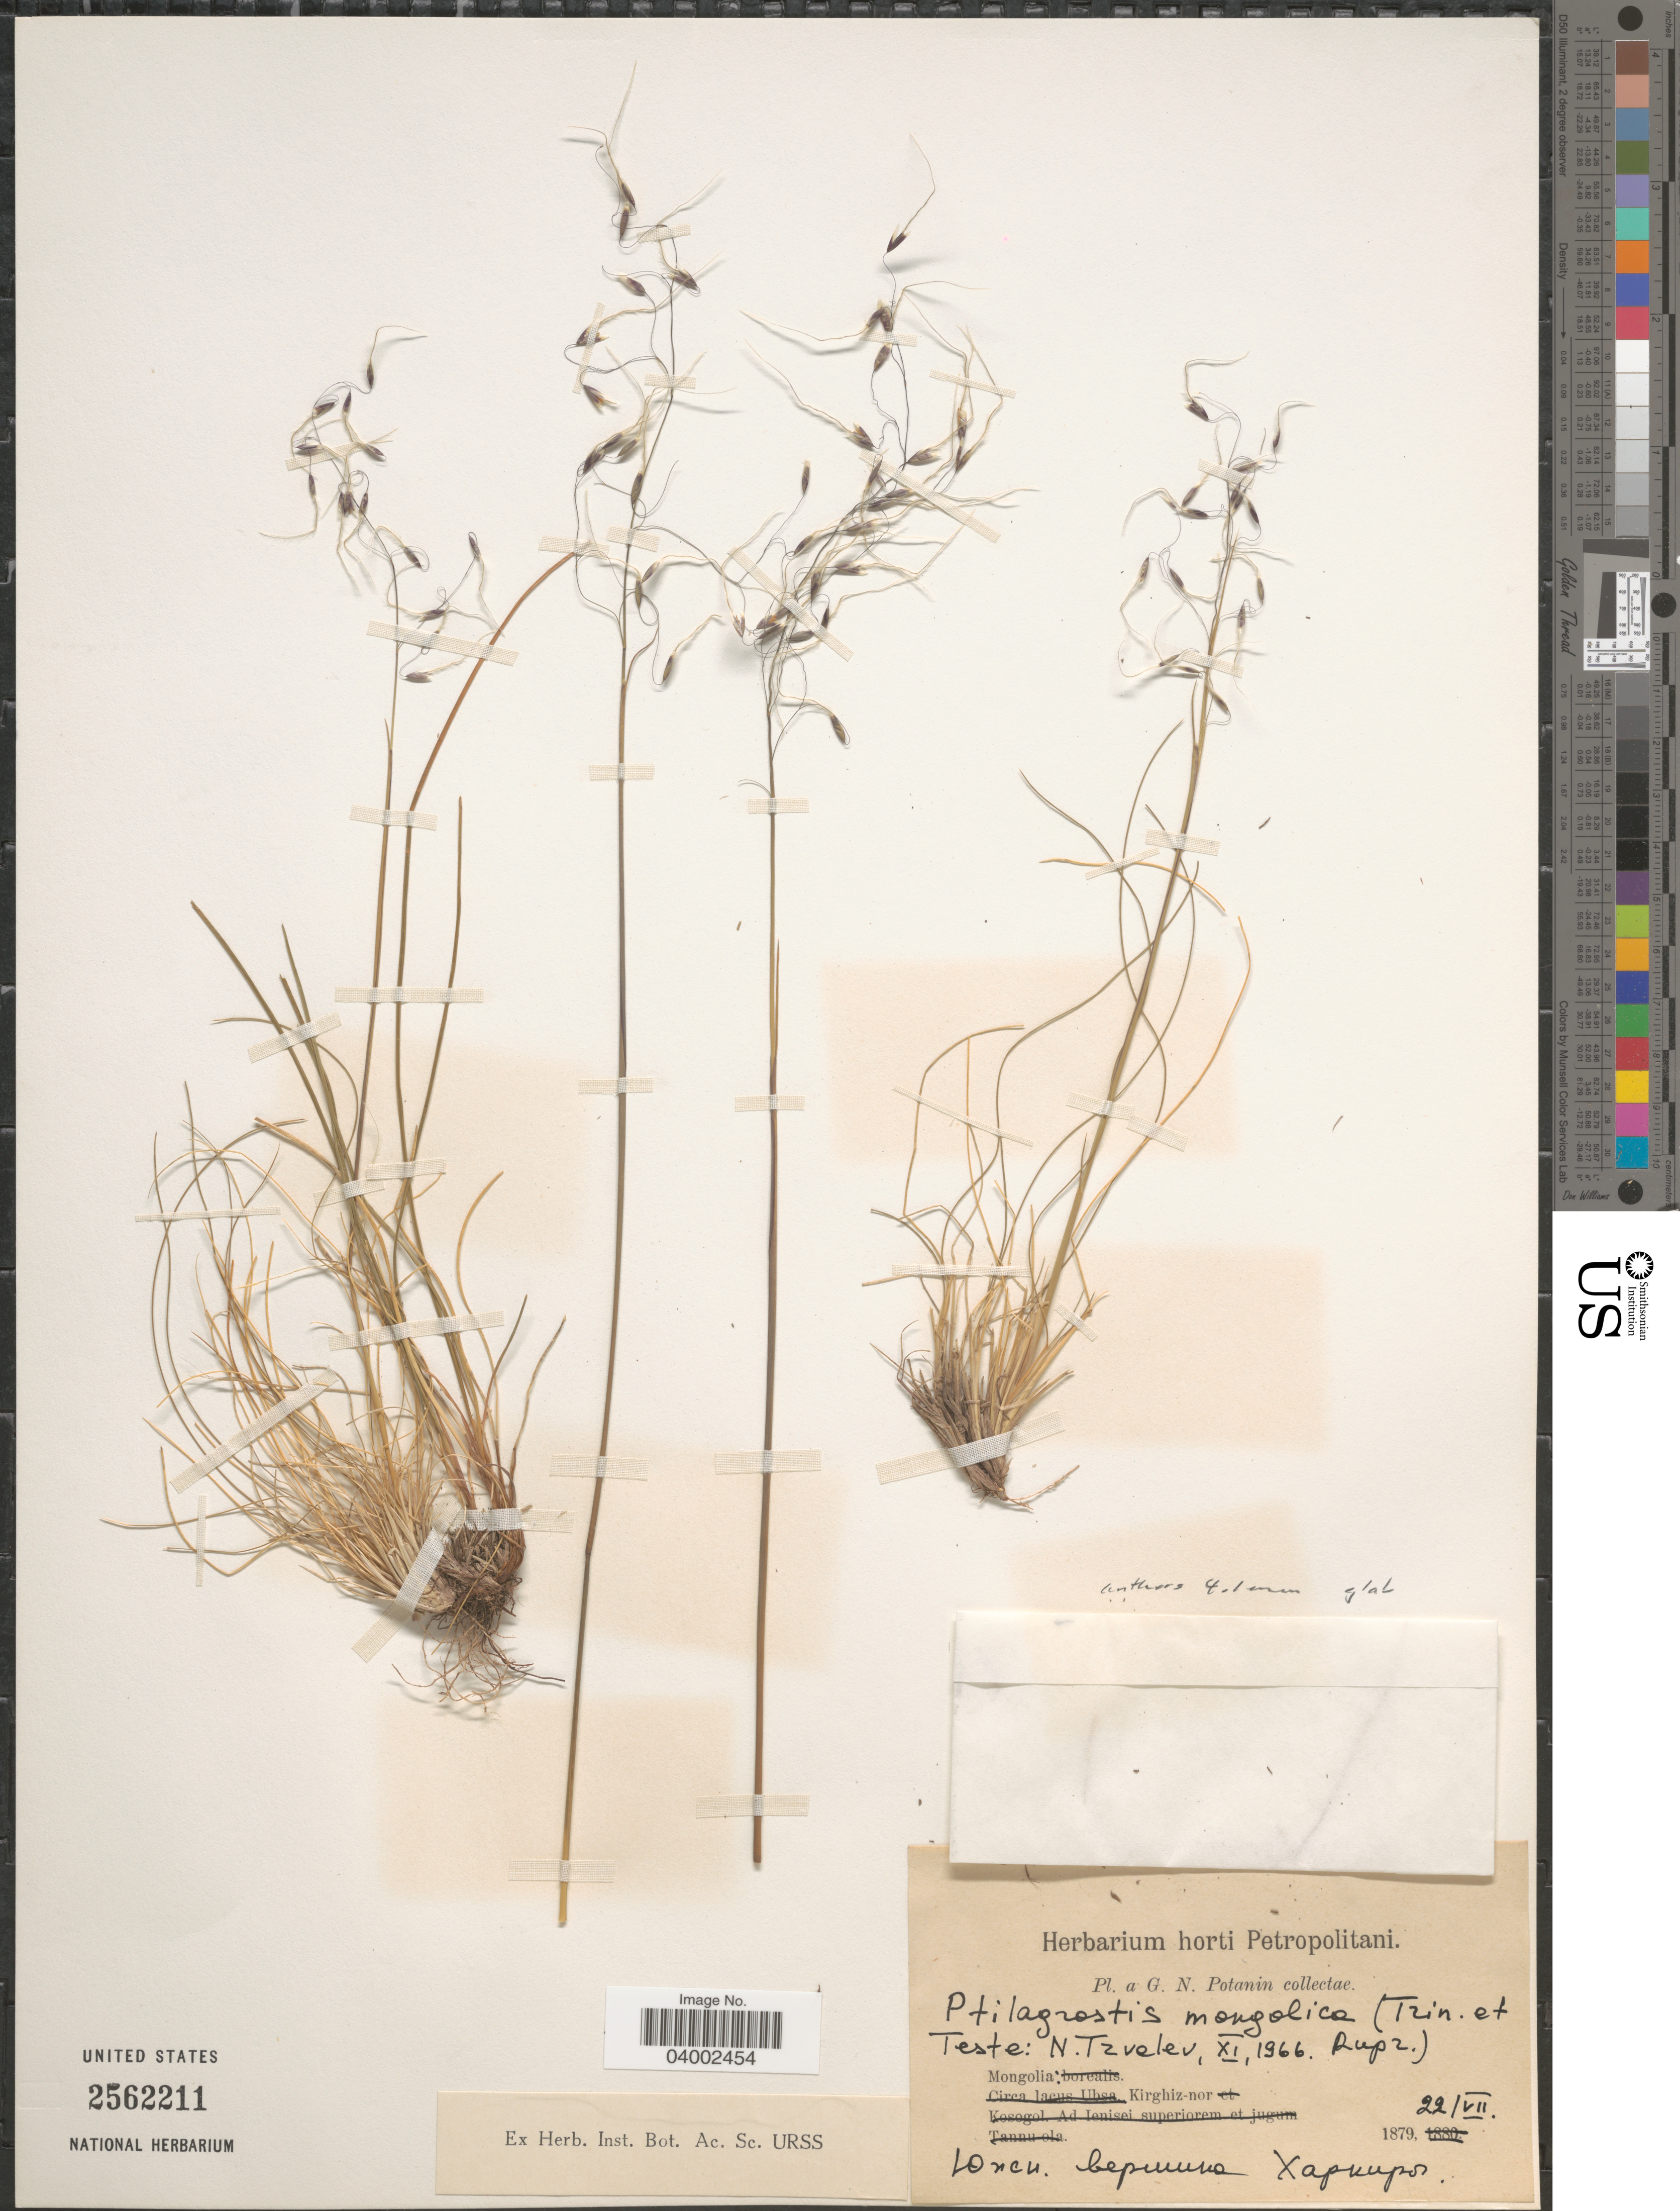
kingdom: Plantae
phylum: Tracheophyta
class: Liliopsida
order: Poales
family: Poaceae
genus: Ptilagrostis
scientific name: Ptilagrostis mongholica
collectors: G. Potanin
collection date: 1879-07-22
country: Mongolia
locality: Kirghiz-nor.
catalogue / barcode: US 2562211